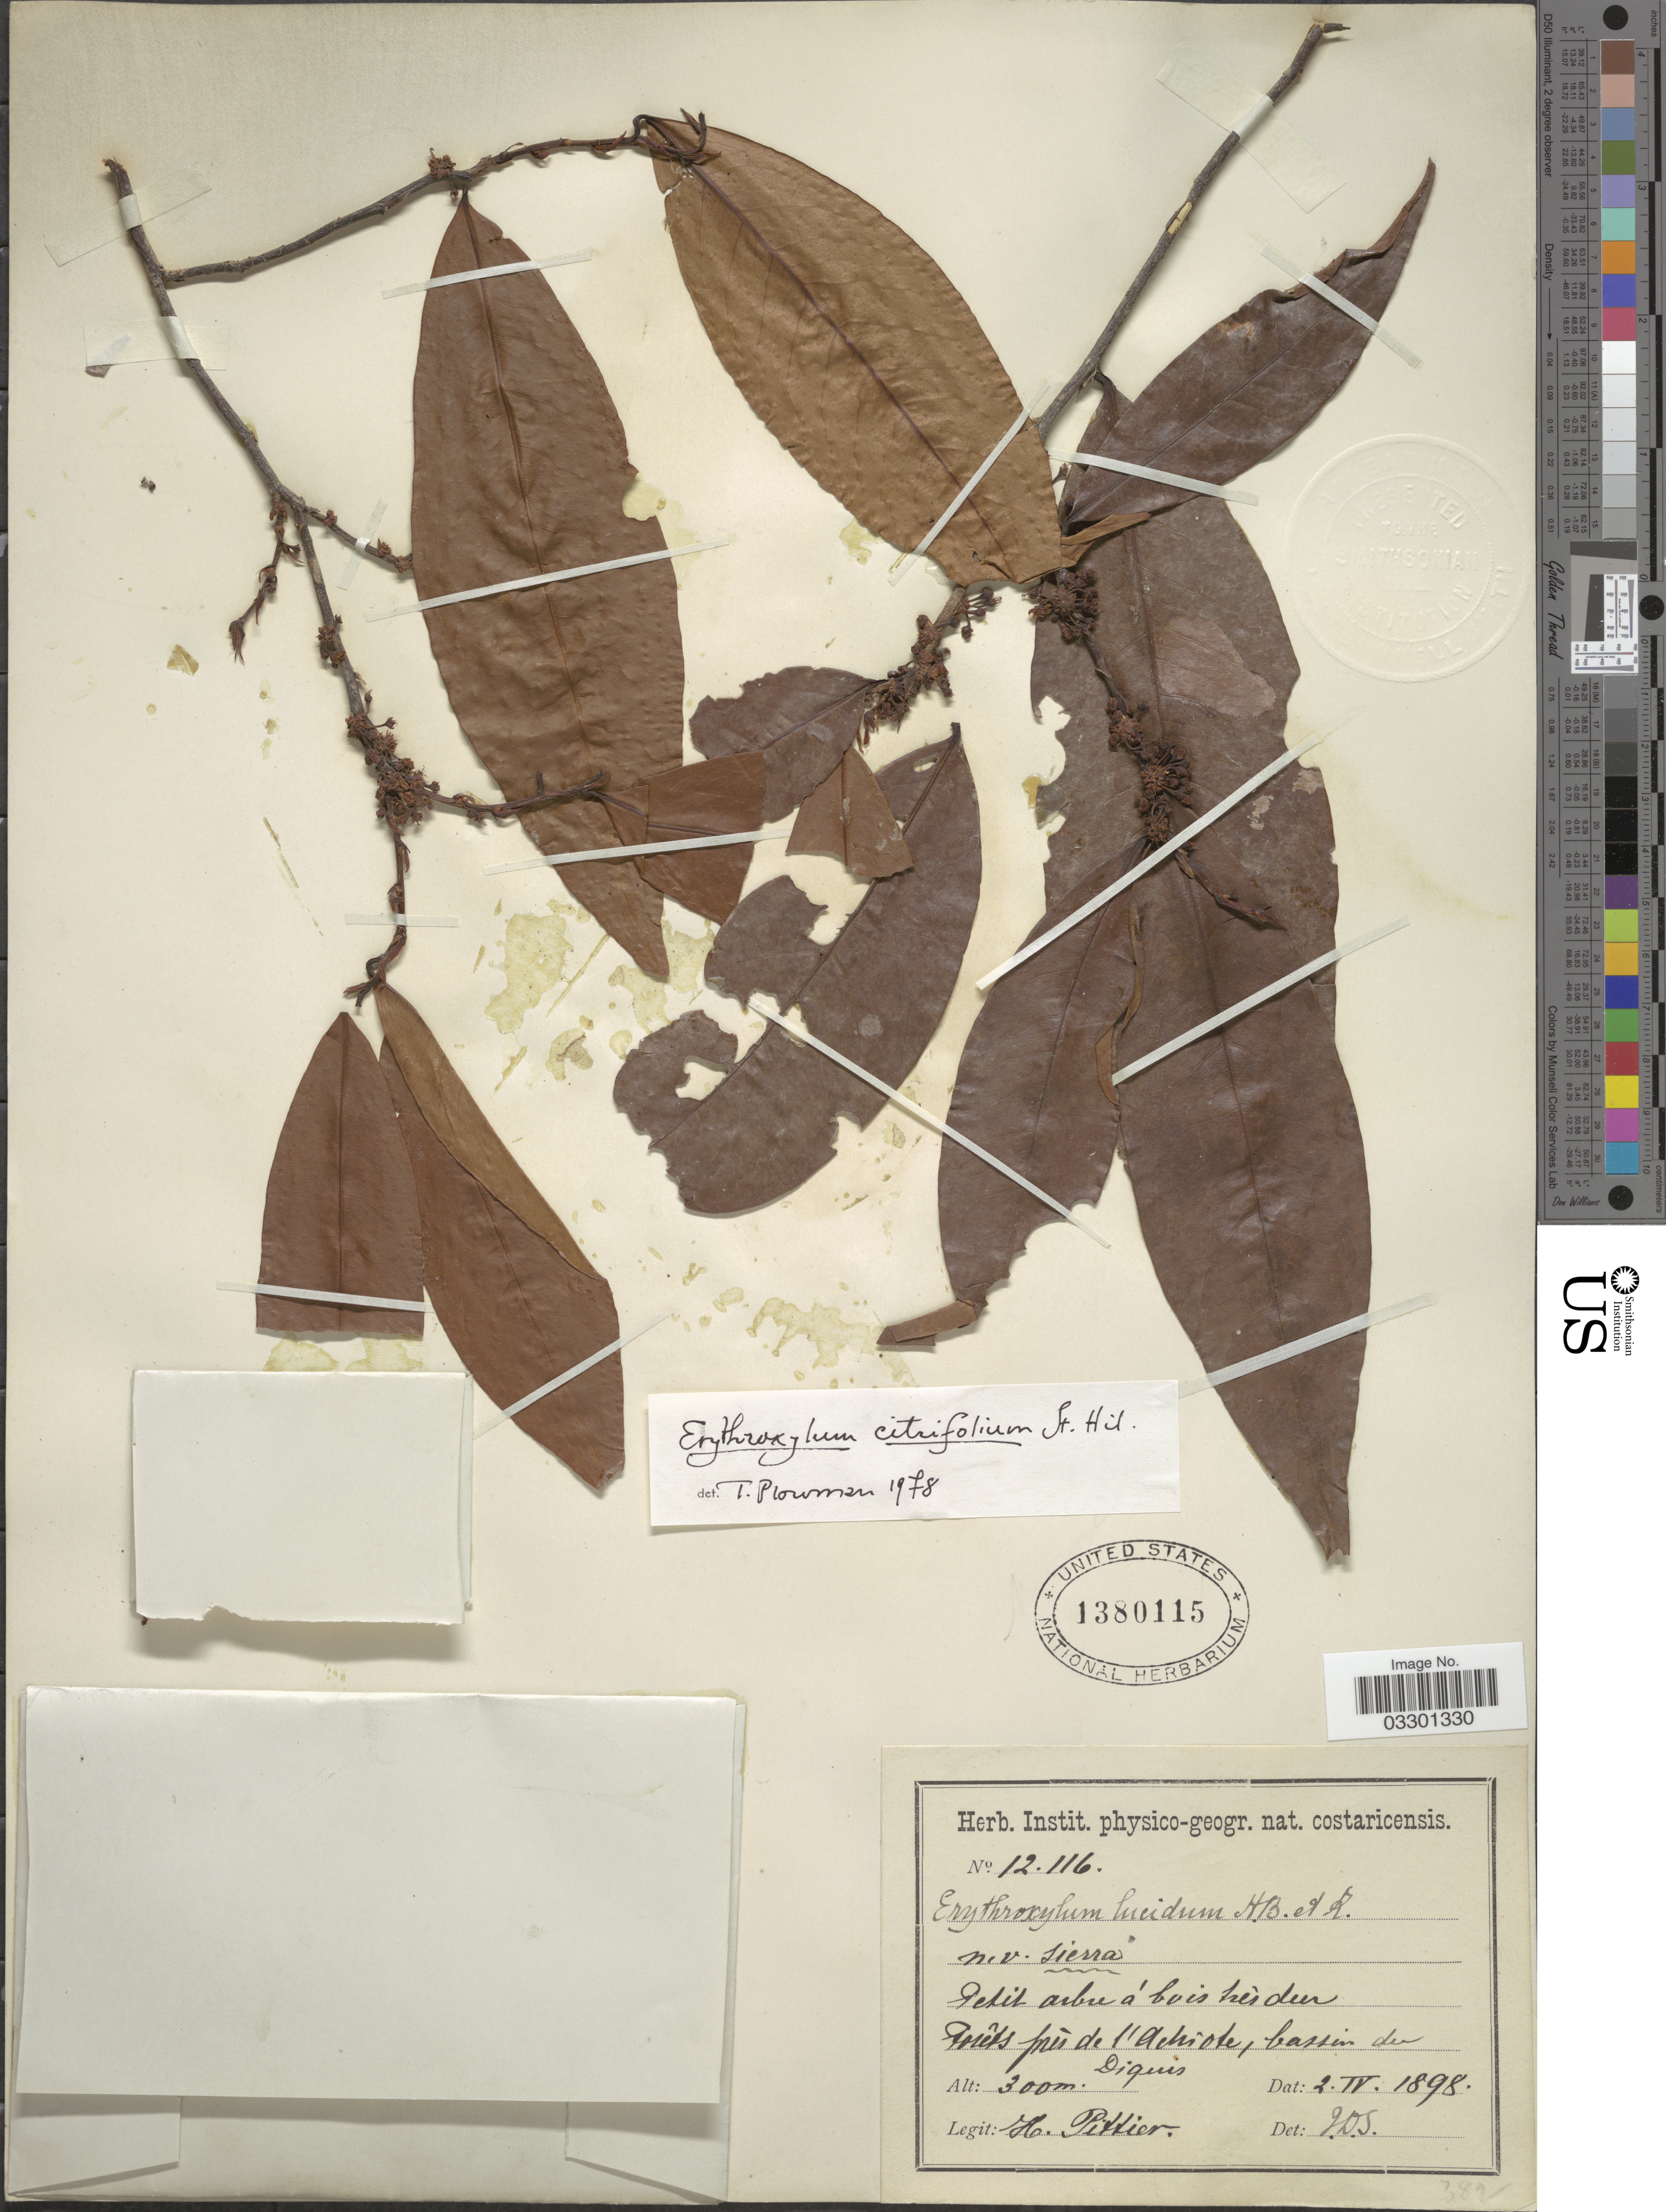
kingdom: Plantae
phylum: Tracheophyta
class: Magnoliopsida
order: Malpighiales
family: Erythroxylaceae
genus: Erythroxylum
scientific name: Erythroxylum citrifolium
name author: A. St.-Hil.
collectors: H. F. Pittier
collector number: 12116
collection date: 1898-04-02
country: Costa Rica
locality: Forêts près de l'achiote, bassin du Diquis.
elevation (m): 300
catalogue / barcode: US 1380115